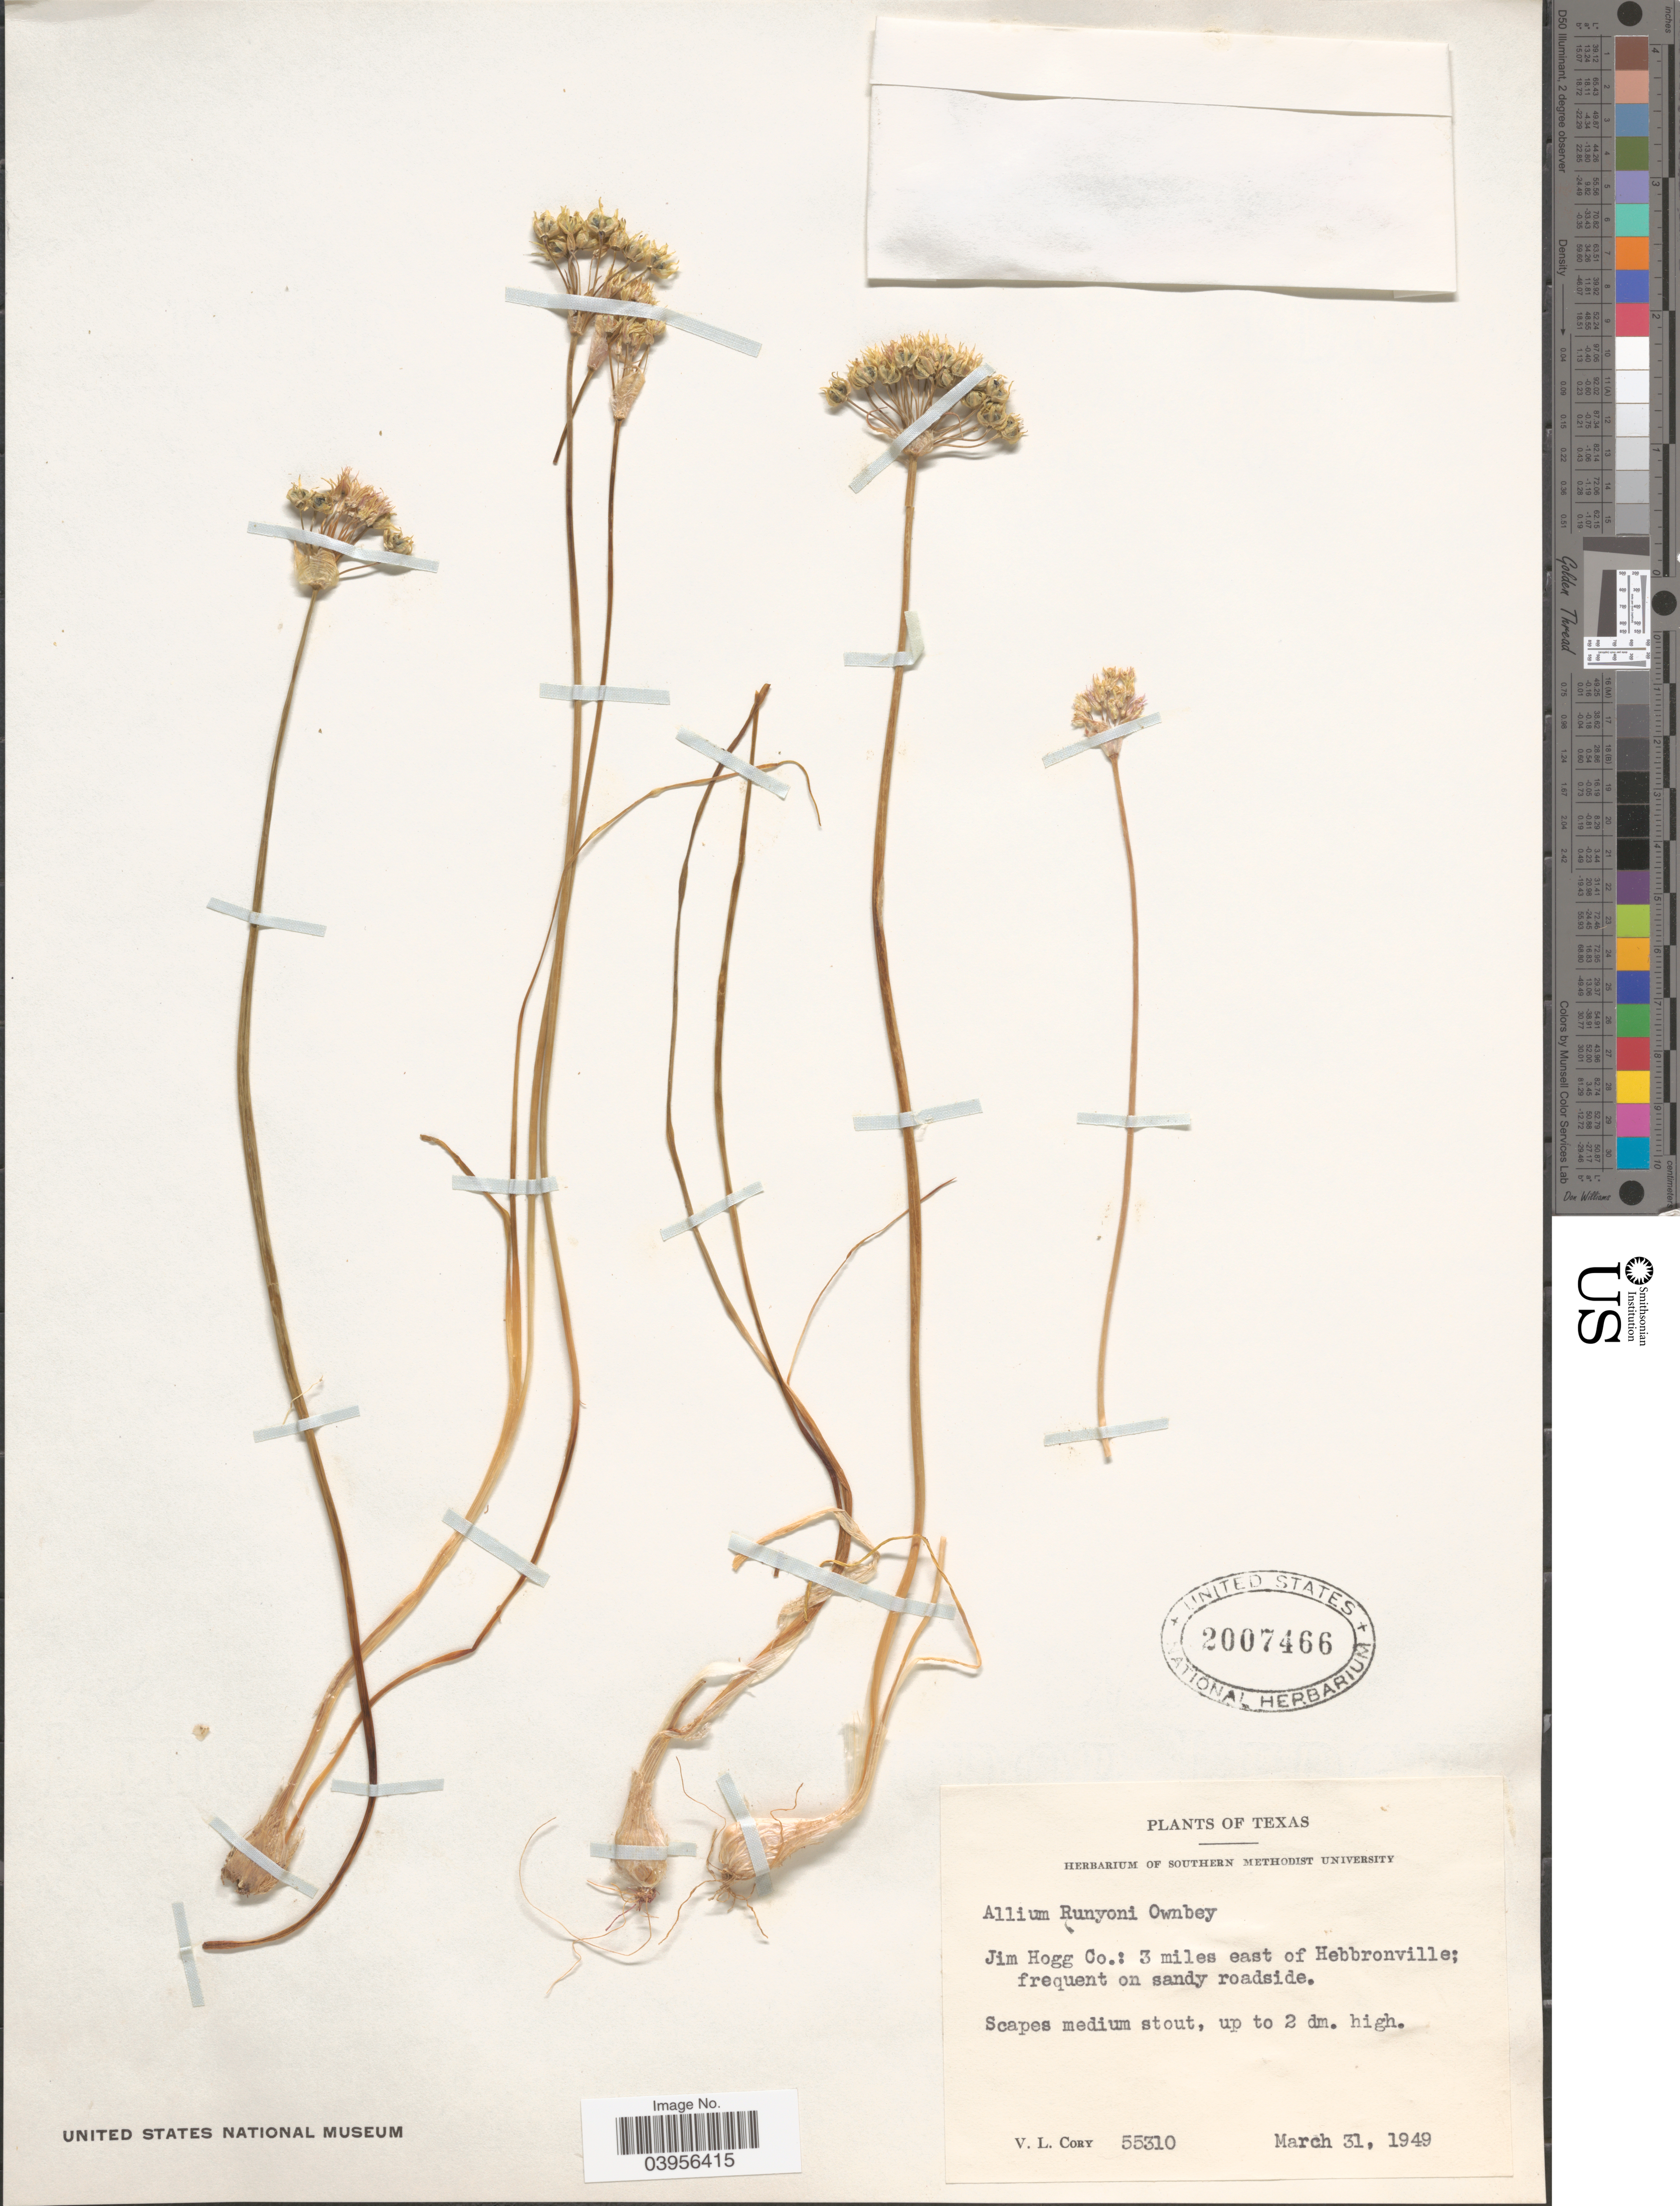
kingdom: Plantae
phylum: Tracheophyta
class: Liliopsida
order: Asparagales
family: Amaryllidaceae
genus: Allium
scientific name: Allium runyonii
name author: Ownbey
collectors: V. Cory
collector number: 55310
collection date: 1949-03-31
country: United States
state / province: Texas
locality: Jim Hogg Co.: 3 miles east of Hebbronville.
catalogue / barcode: US 2007466